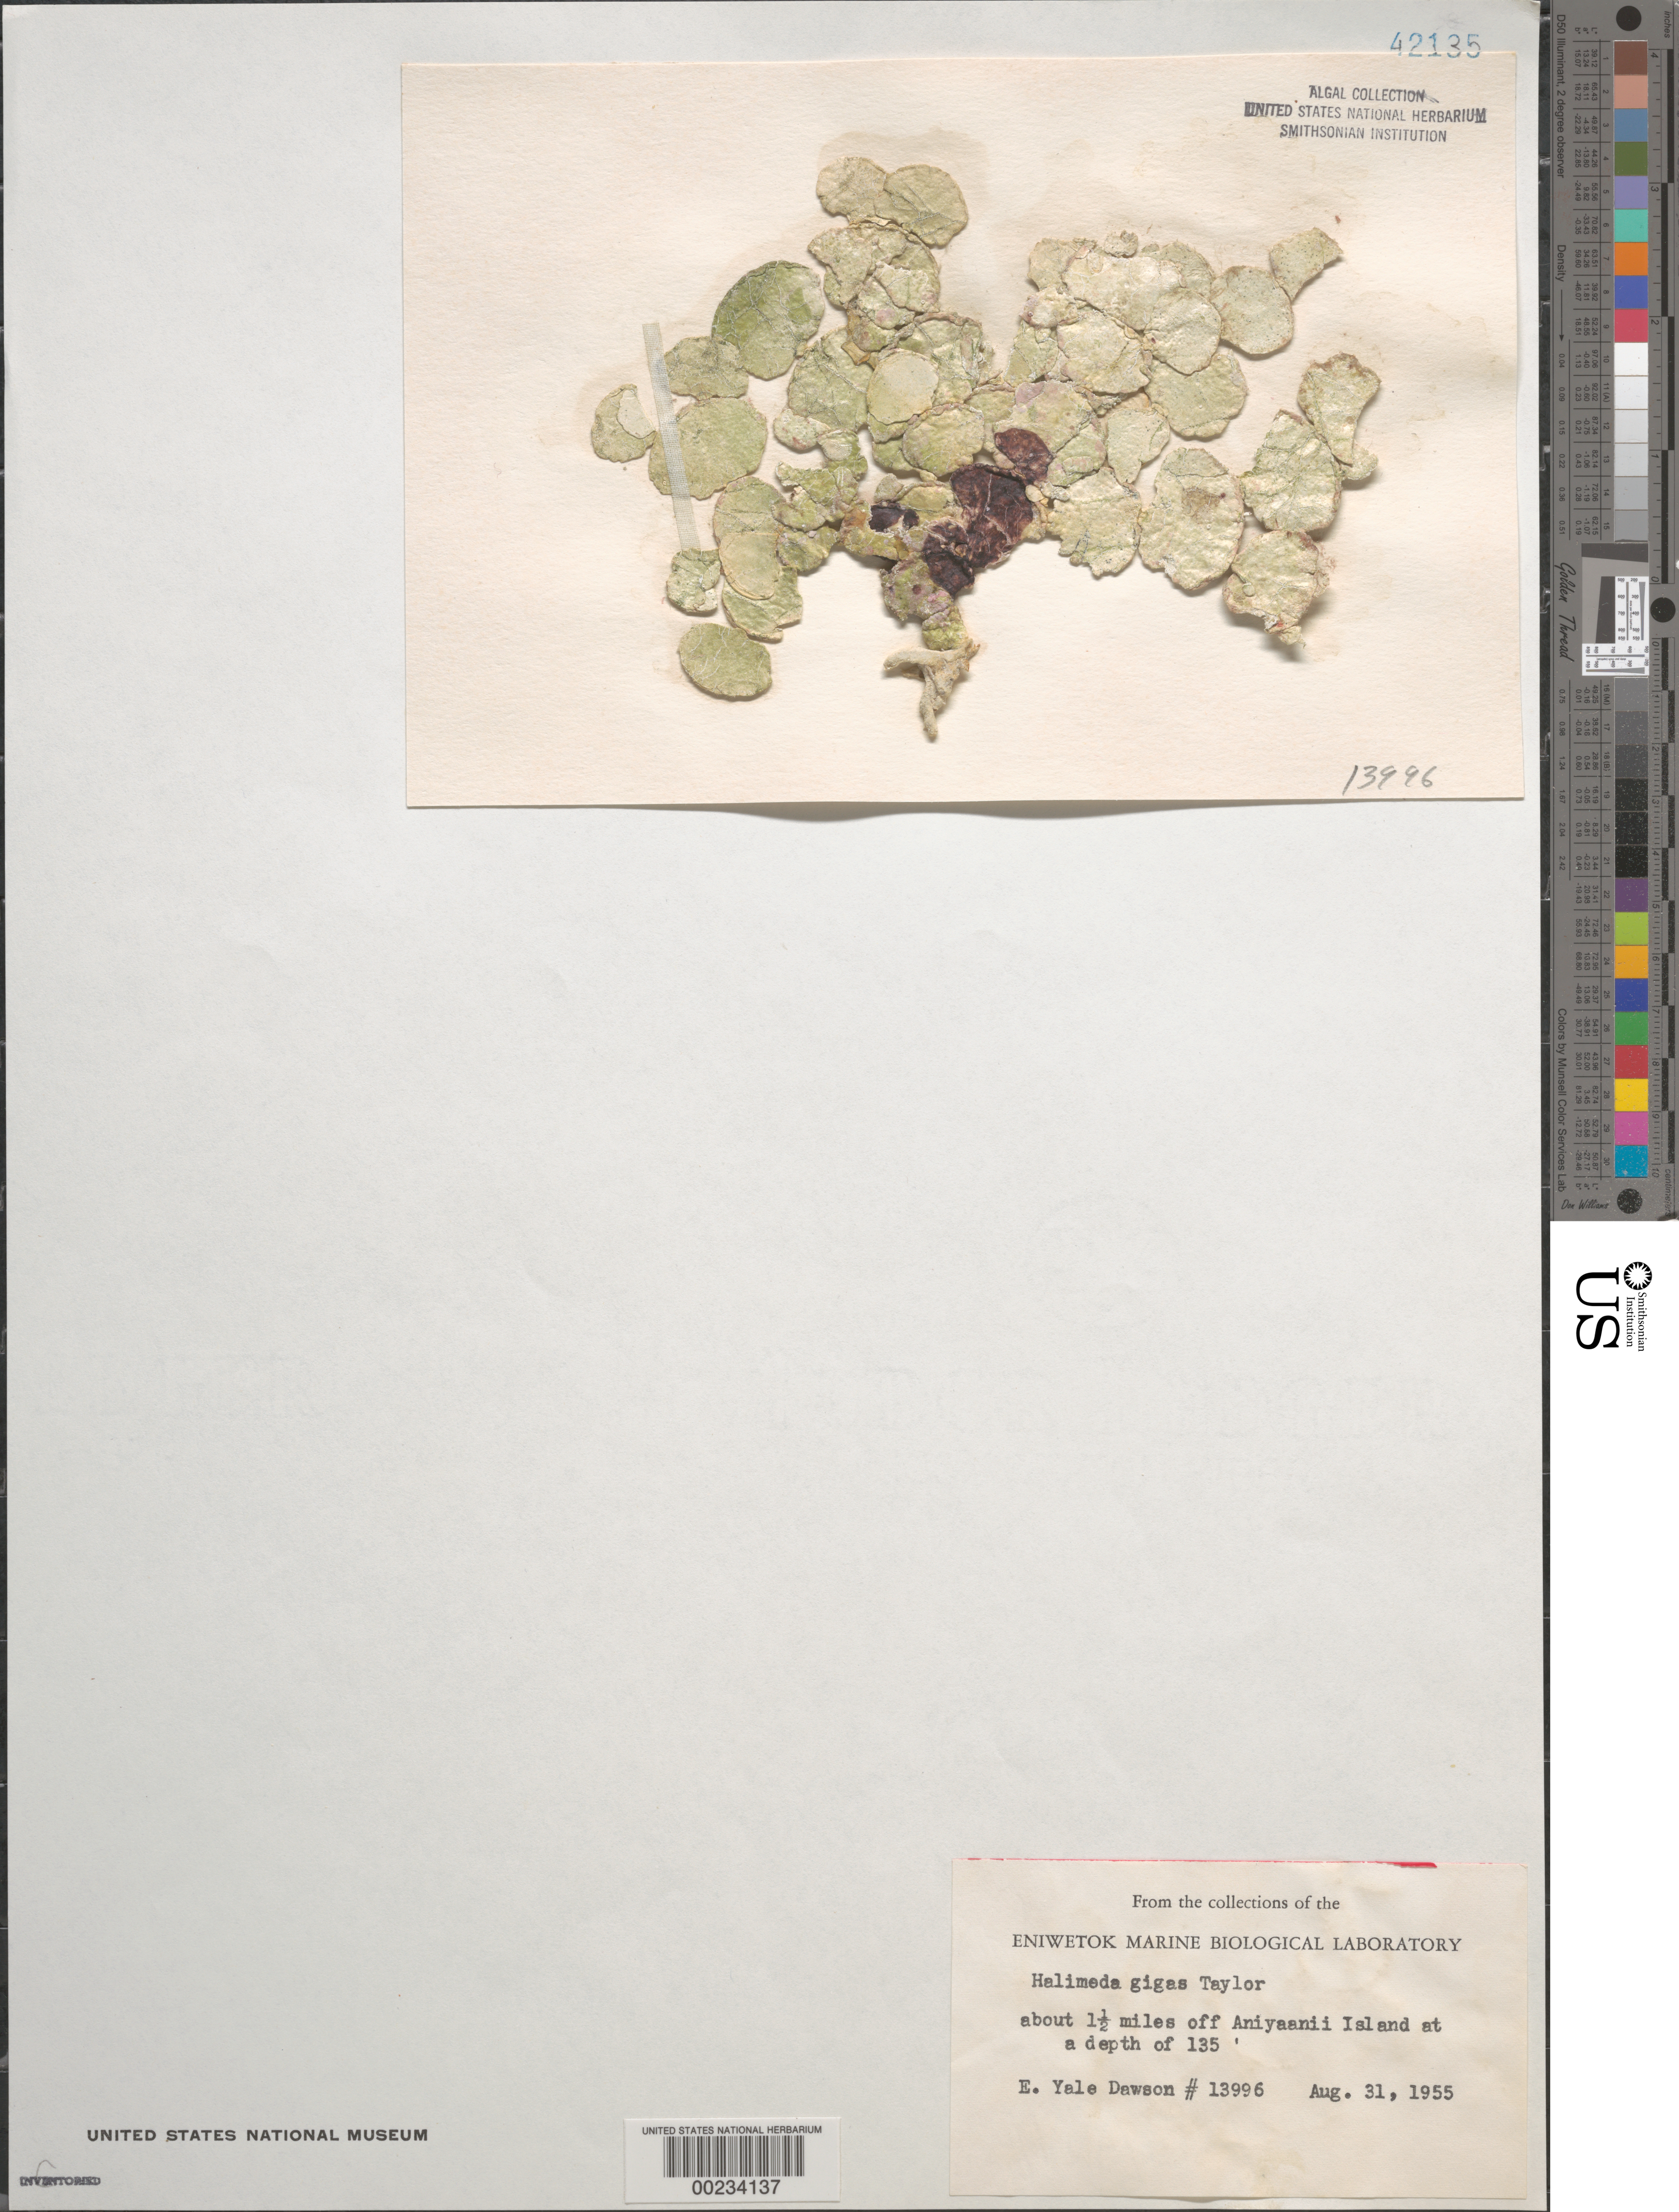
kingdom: Plantae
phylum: Chlorophyta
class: Ulvophyceae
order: Bryopsidales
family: Halimedaceae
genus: Halimeda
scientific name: Halimeda gigas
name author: W.R. Taylor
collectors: E. Y. Dawson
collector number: EYD 13996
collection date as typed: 31 Aug 1955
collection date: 1955-08-31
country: Marshall Islands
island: Enewetak [Eniwetok] Atoll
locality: Off Aniyaanii Islet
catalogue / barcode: US 42135